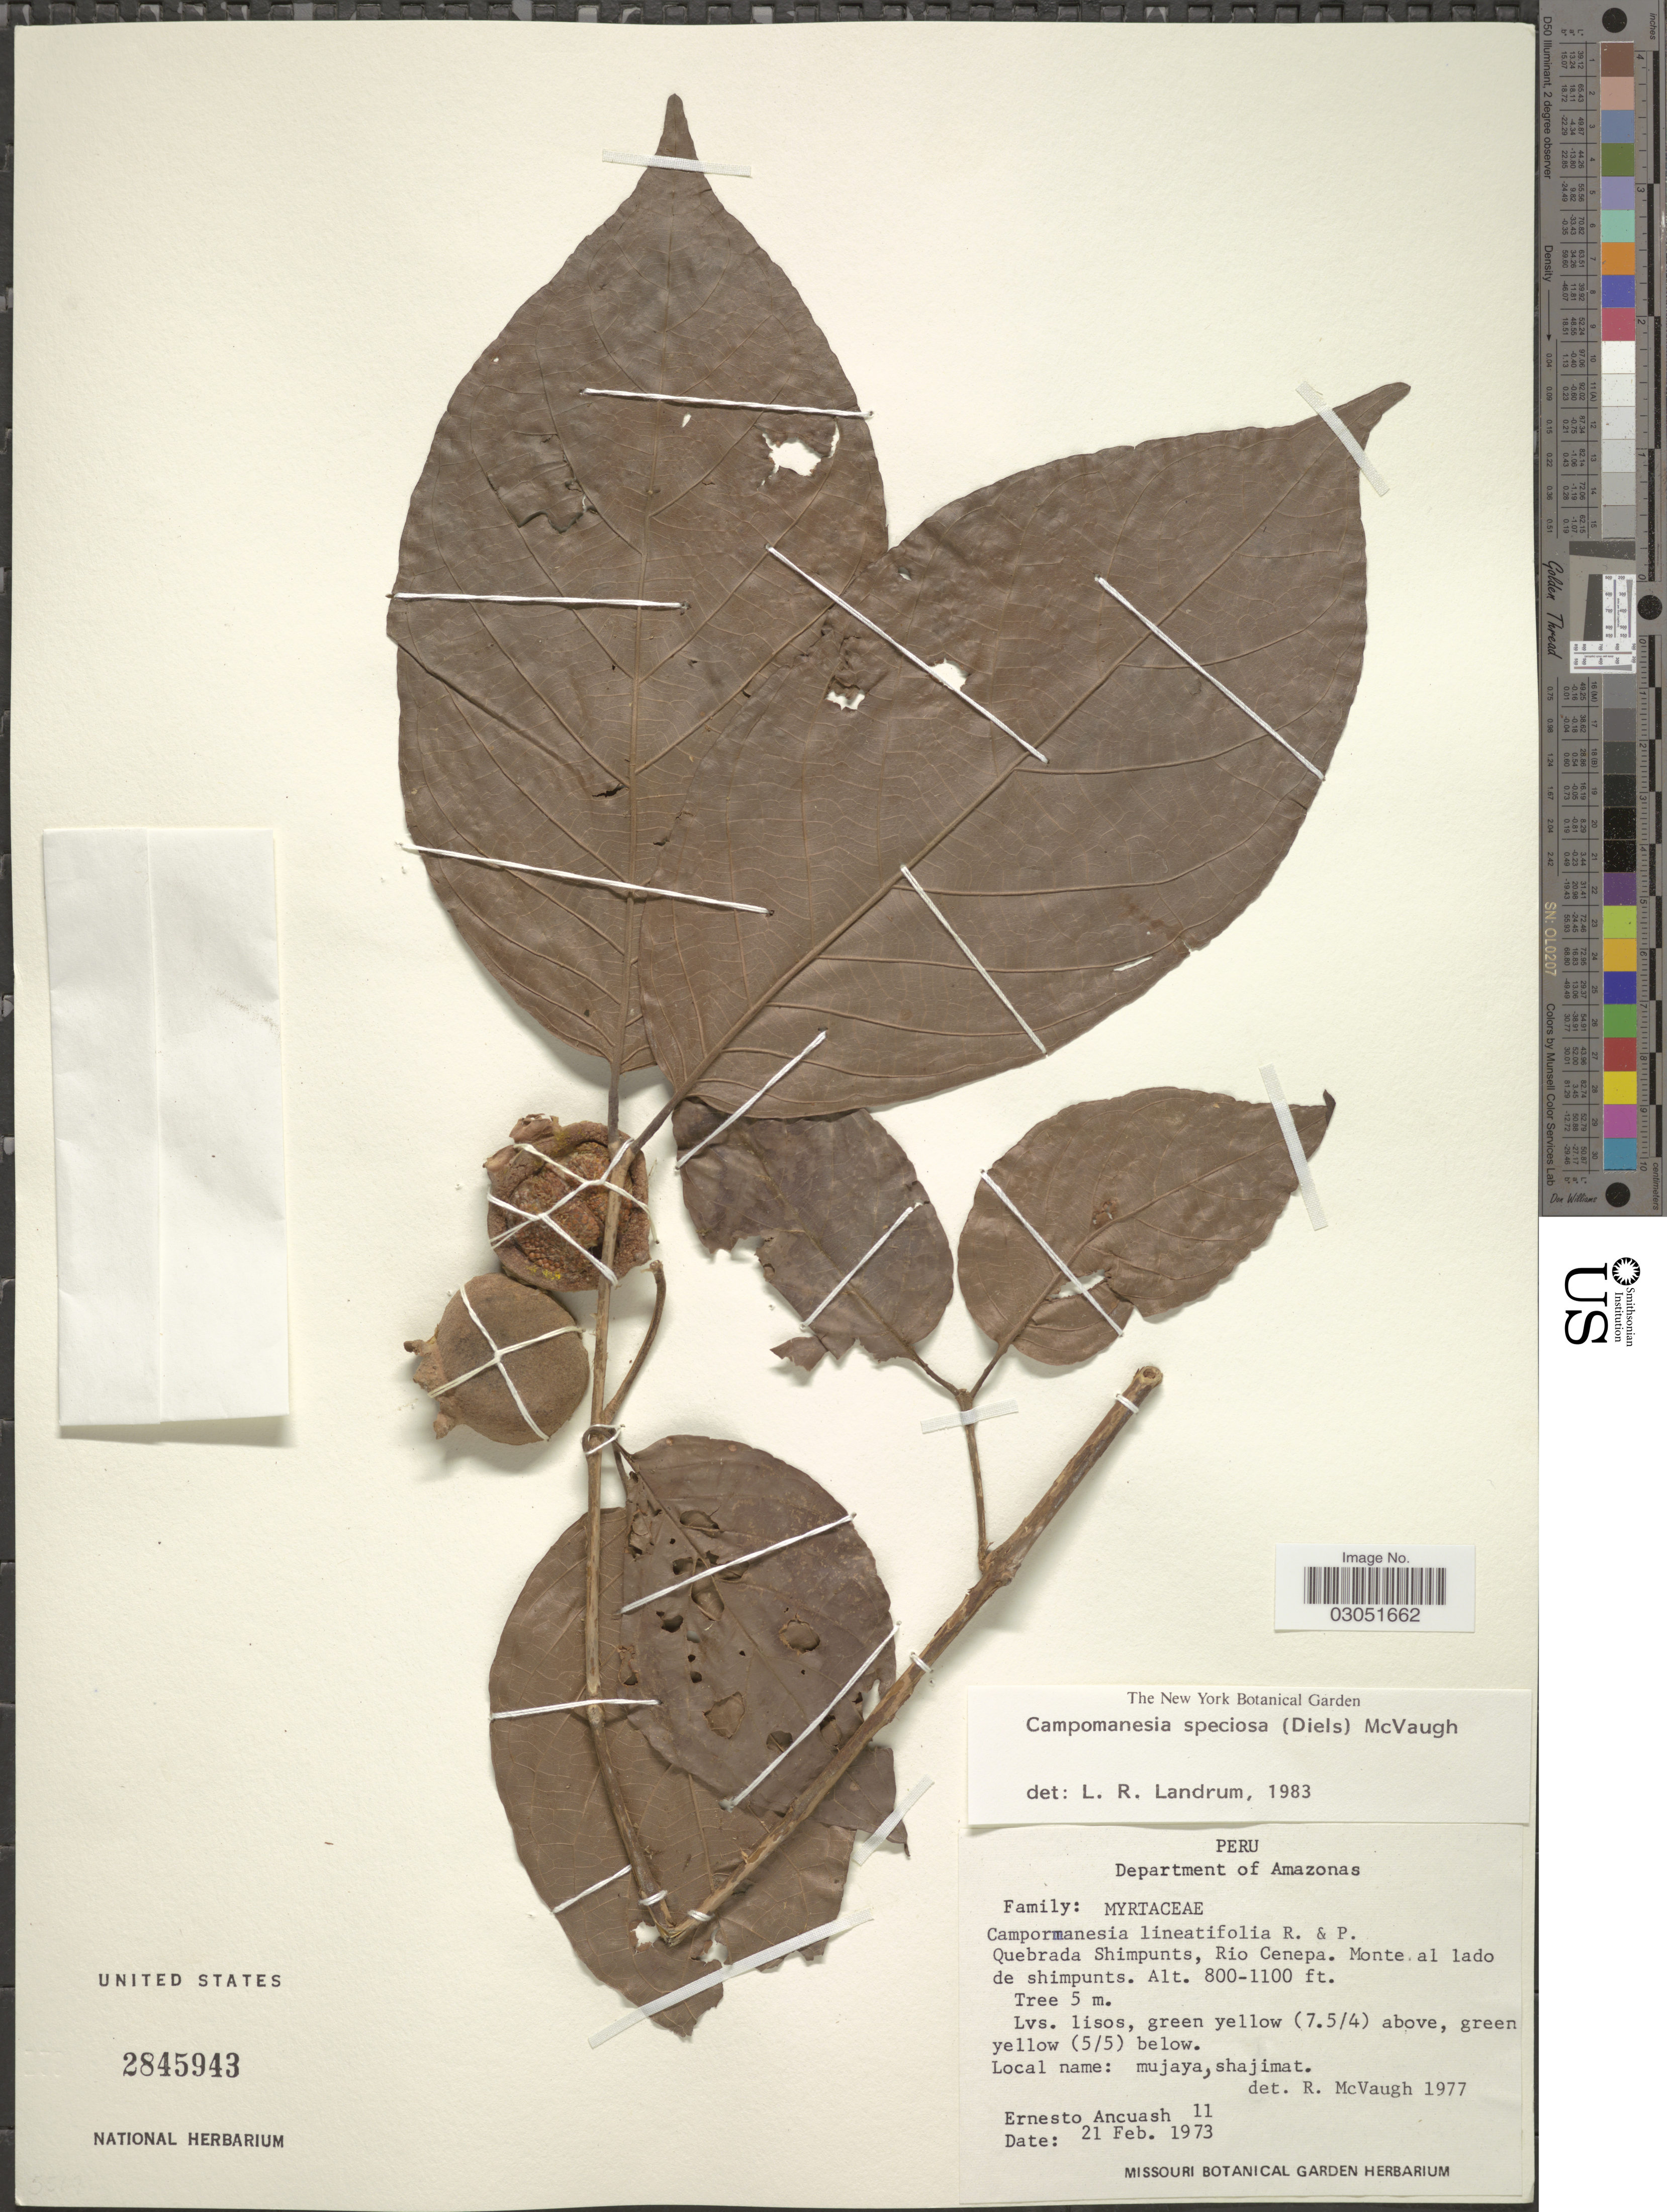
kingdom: Plantae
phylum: Tracheophyta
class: Magnoliopsida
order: Myrtales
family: Myrtaceae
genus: Campomanesia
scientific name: Campomanesia speciosa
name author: (Diels) McVaugh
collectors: E. Ancuash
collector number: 11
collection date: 1973-02-21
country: Peru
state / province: Amazonas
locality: Department of Amazonas. Quebrada Shimpunts, Rio Cenepa. Monte al lado de shimpunts.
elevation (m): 244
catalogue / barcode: US 2845943